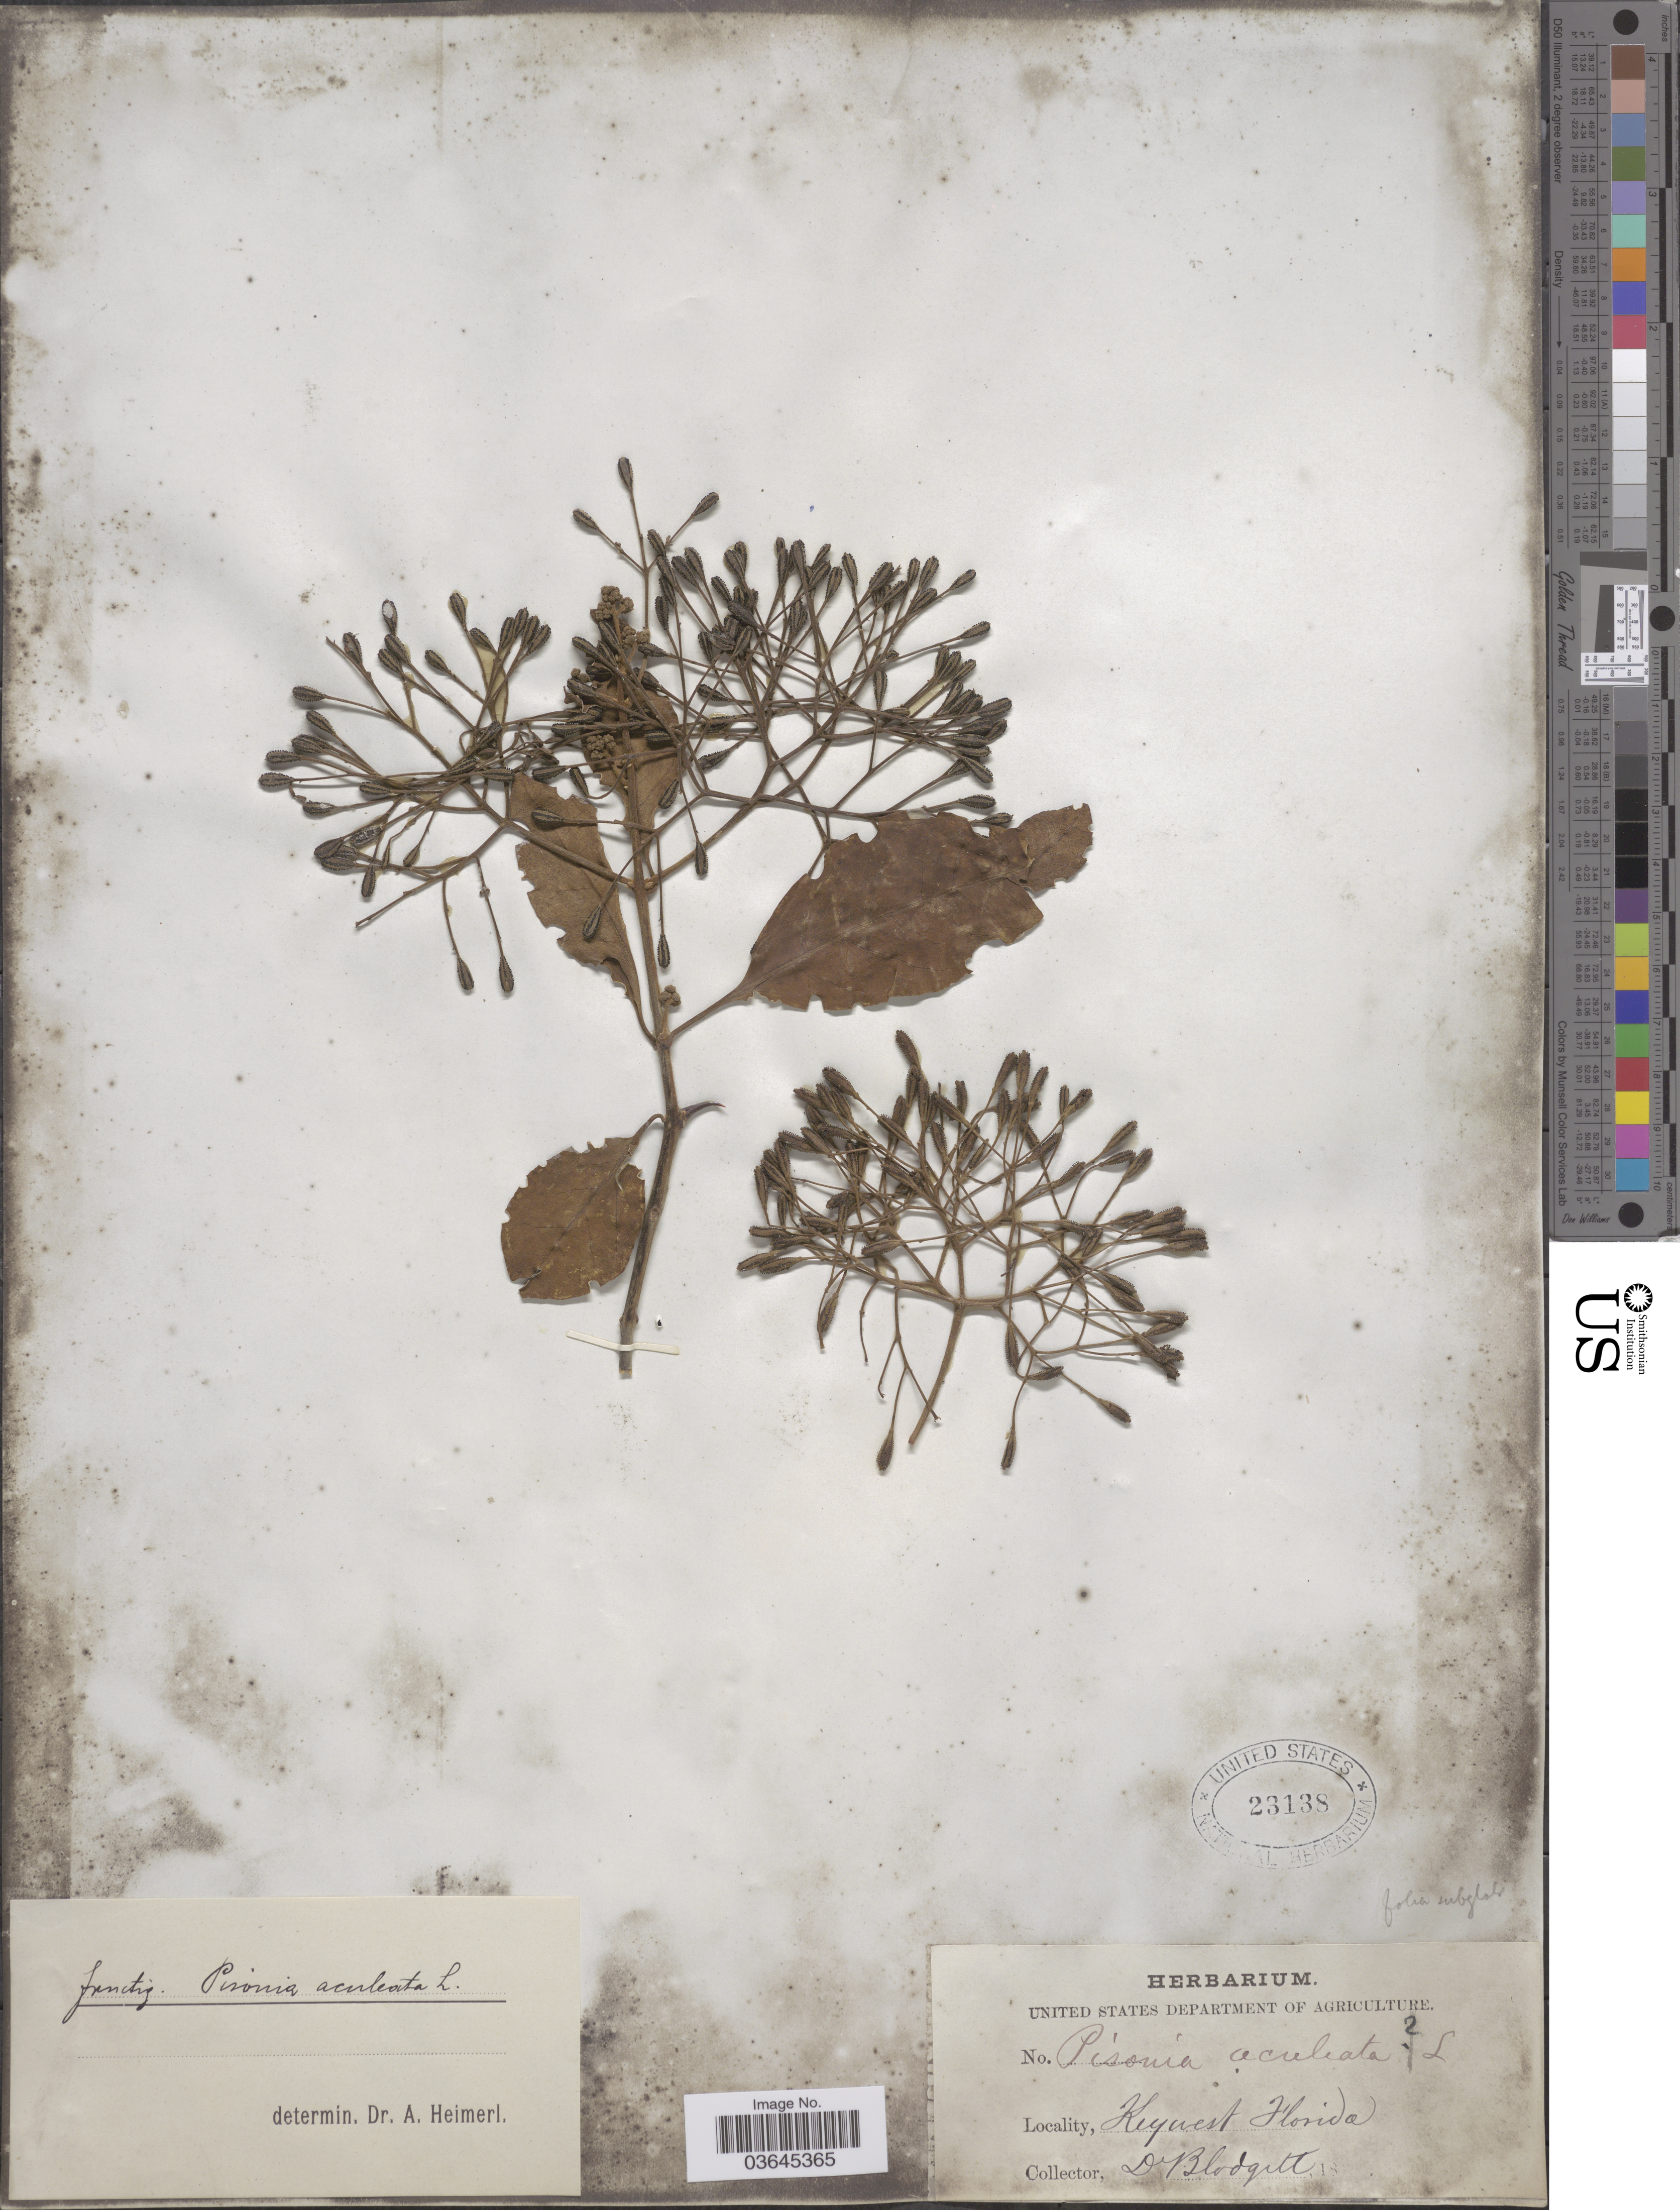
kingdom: Plantae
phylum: Tracheophyta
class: Magnoliopsida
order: Caryophyllales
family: Nyctaginaceae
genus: Pisonia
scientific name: Pisonia aculeata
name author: L.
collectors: -. Blodgett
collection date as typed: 18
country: United States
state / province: Florida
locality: Keywest.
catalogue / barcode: US 23138